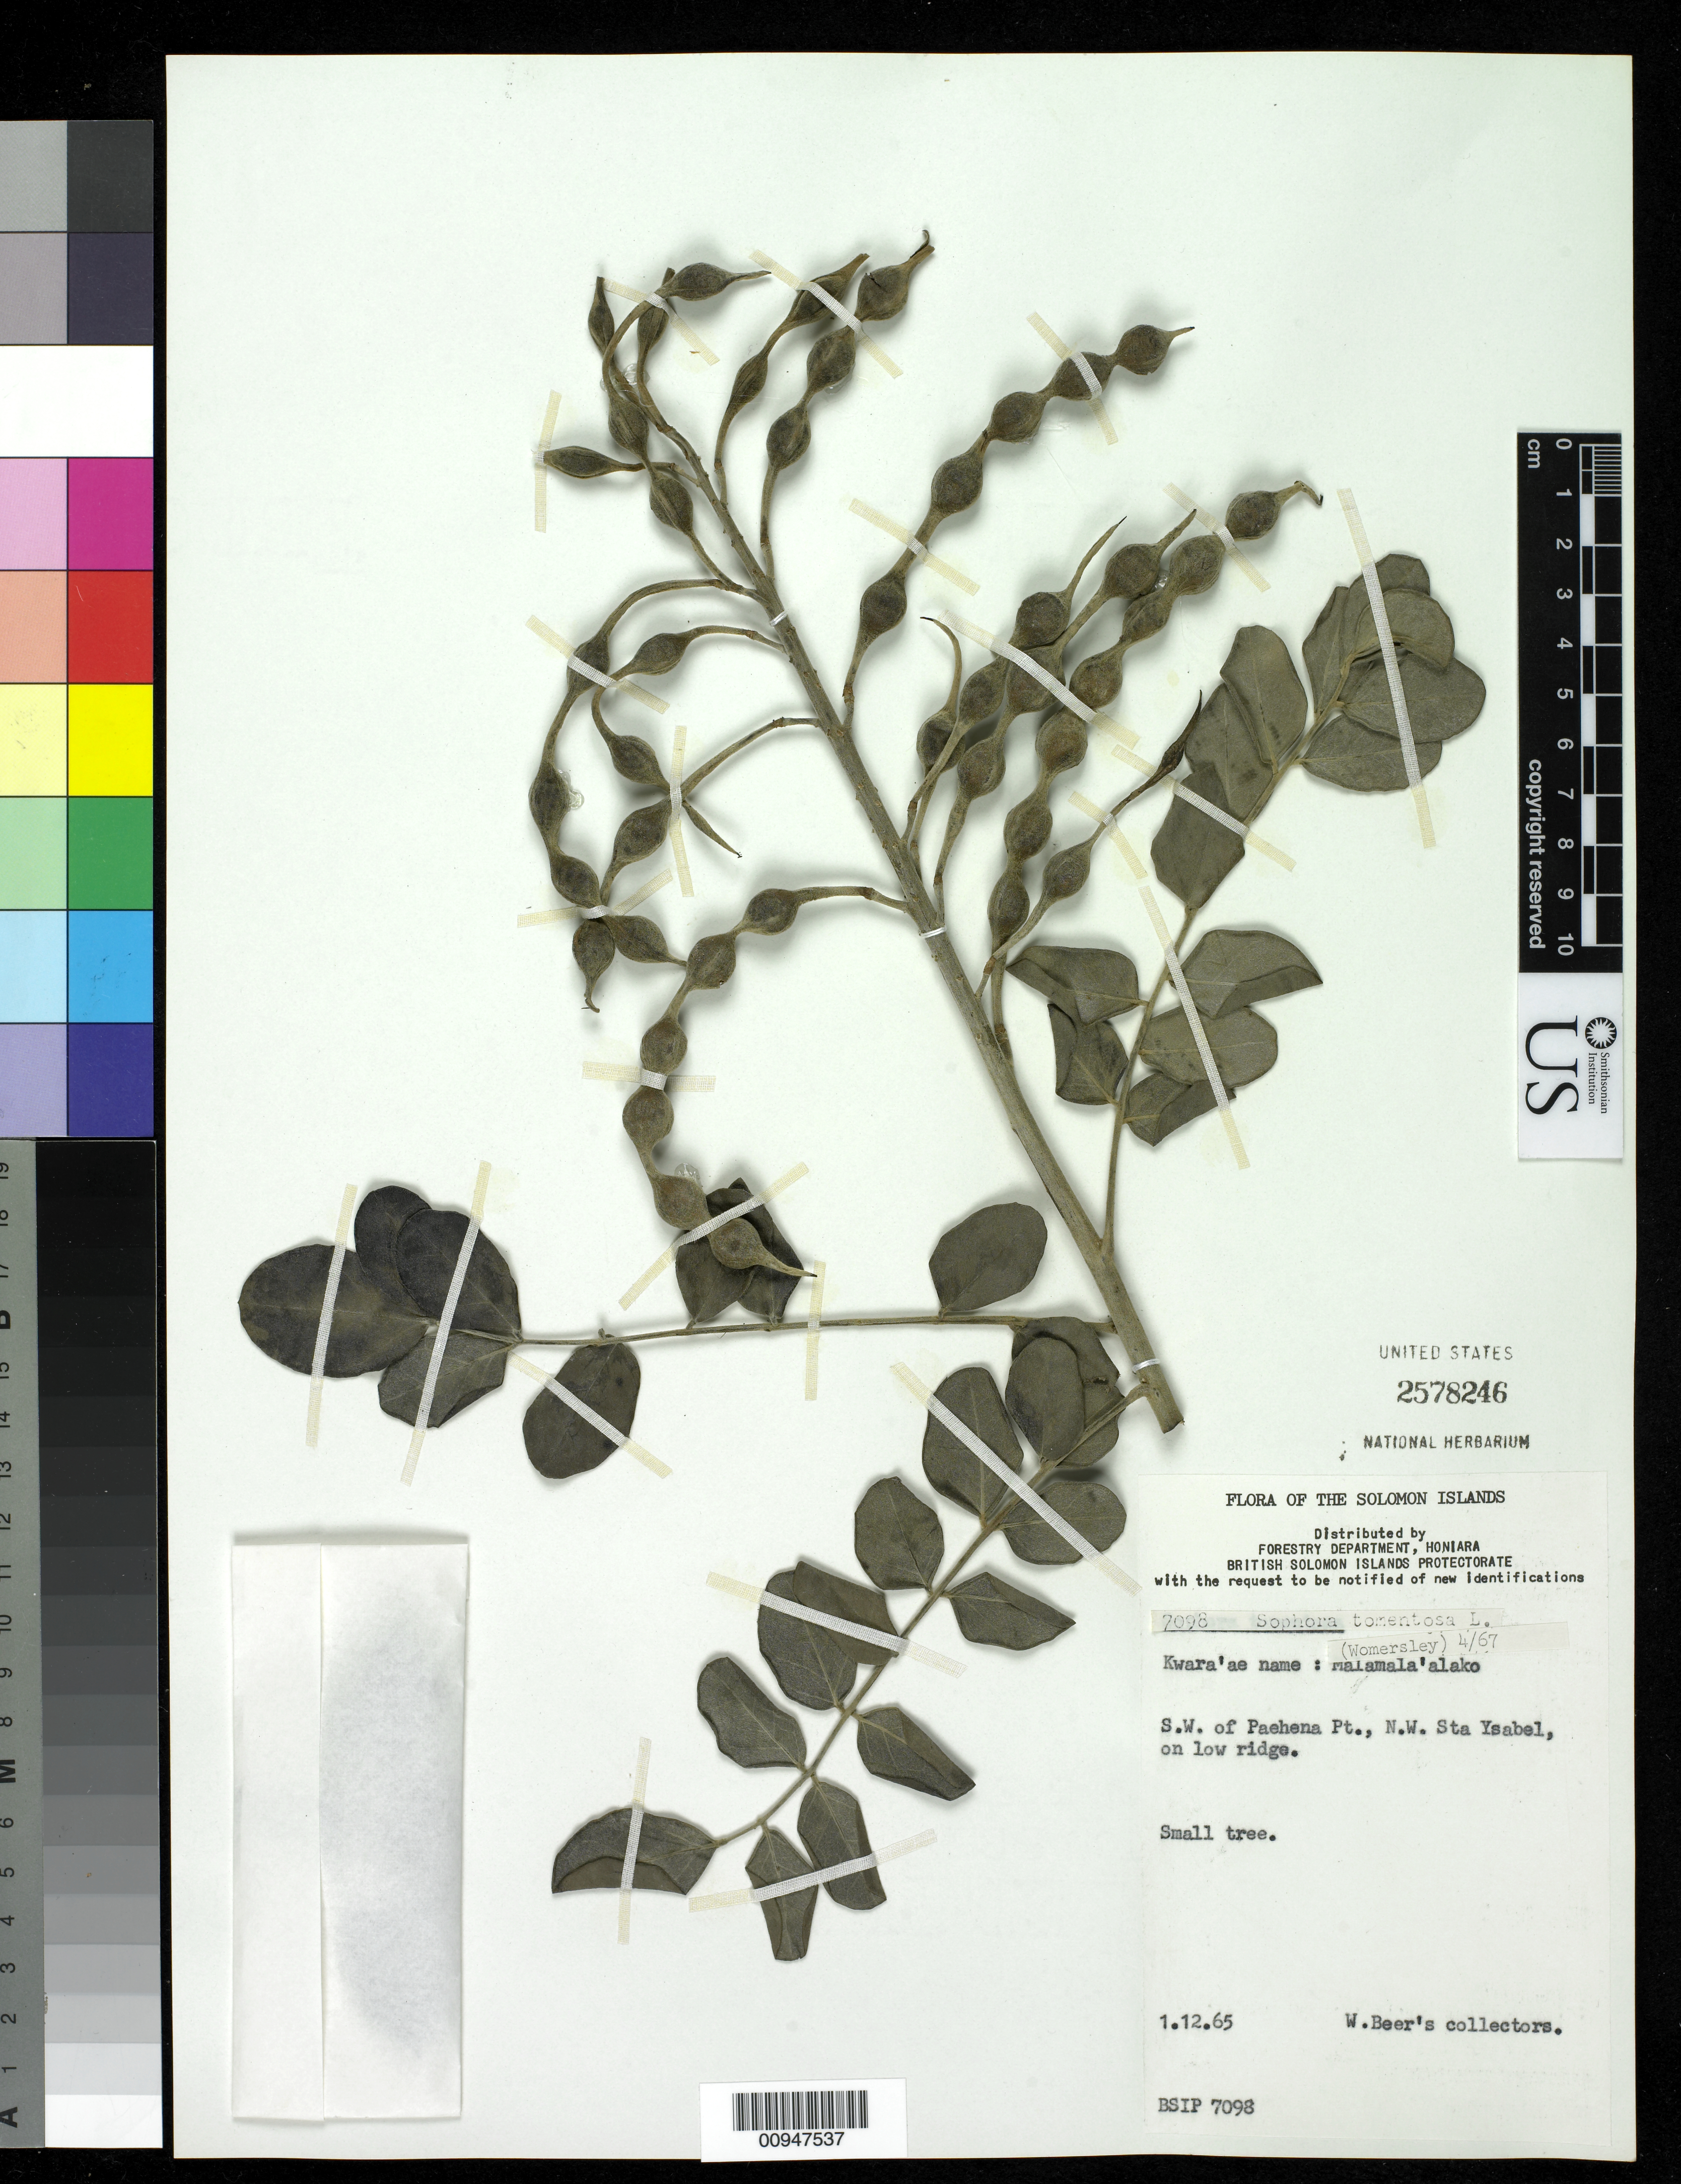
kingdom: Plantae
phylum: Tracheophyta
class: Magnoliopsida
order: Fabales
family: Fabaceae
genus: Sophora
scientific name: Sophora tomentosa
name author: L.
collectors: W. Beer's Collectors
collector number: BSIP 7098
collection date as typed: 12 Jan 1965 or 01 Dec 1965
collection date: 1965-01-12 or 1965-12-01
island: Island Unknown or uncertain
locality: S.W. of Paehena Pt., N.W. Sta Ysabel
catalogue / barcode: US 2578246